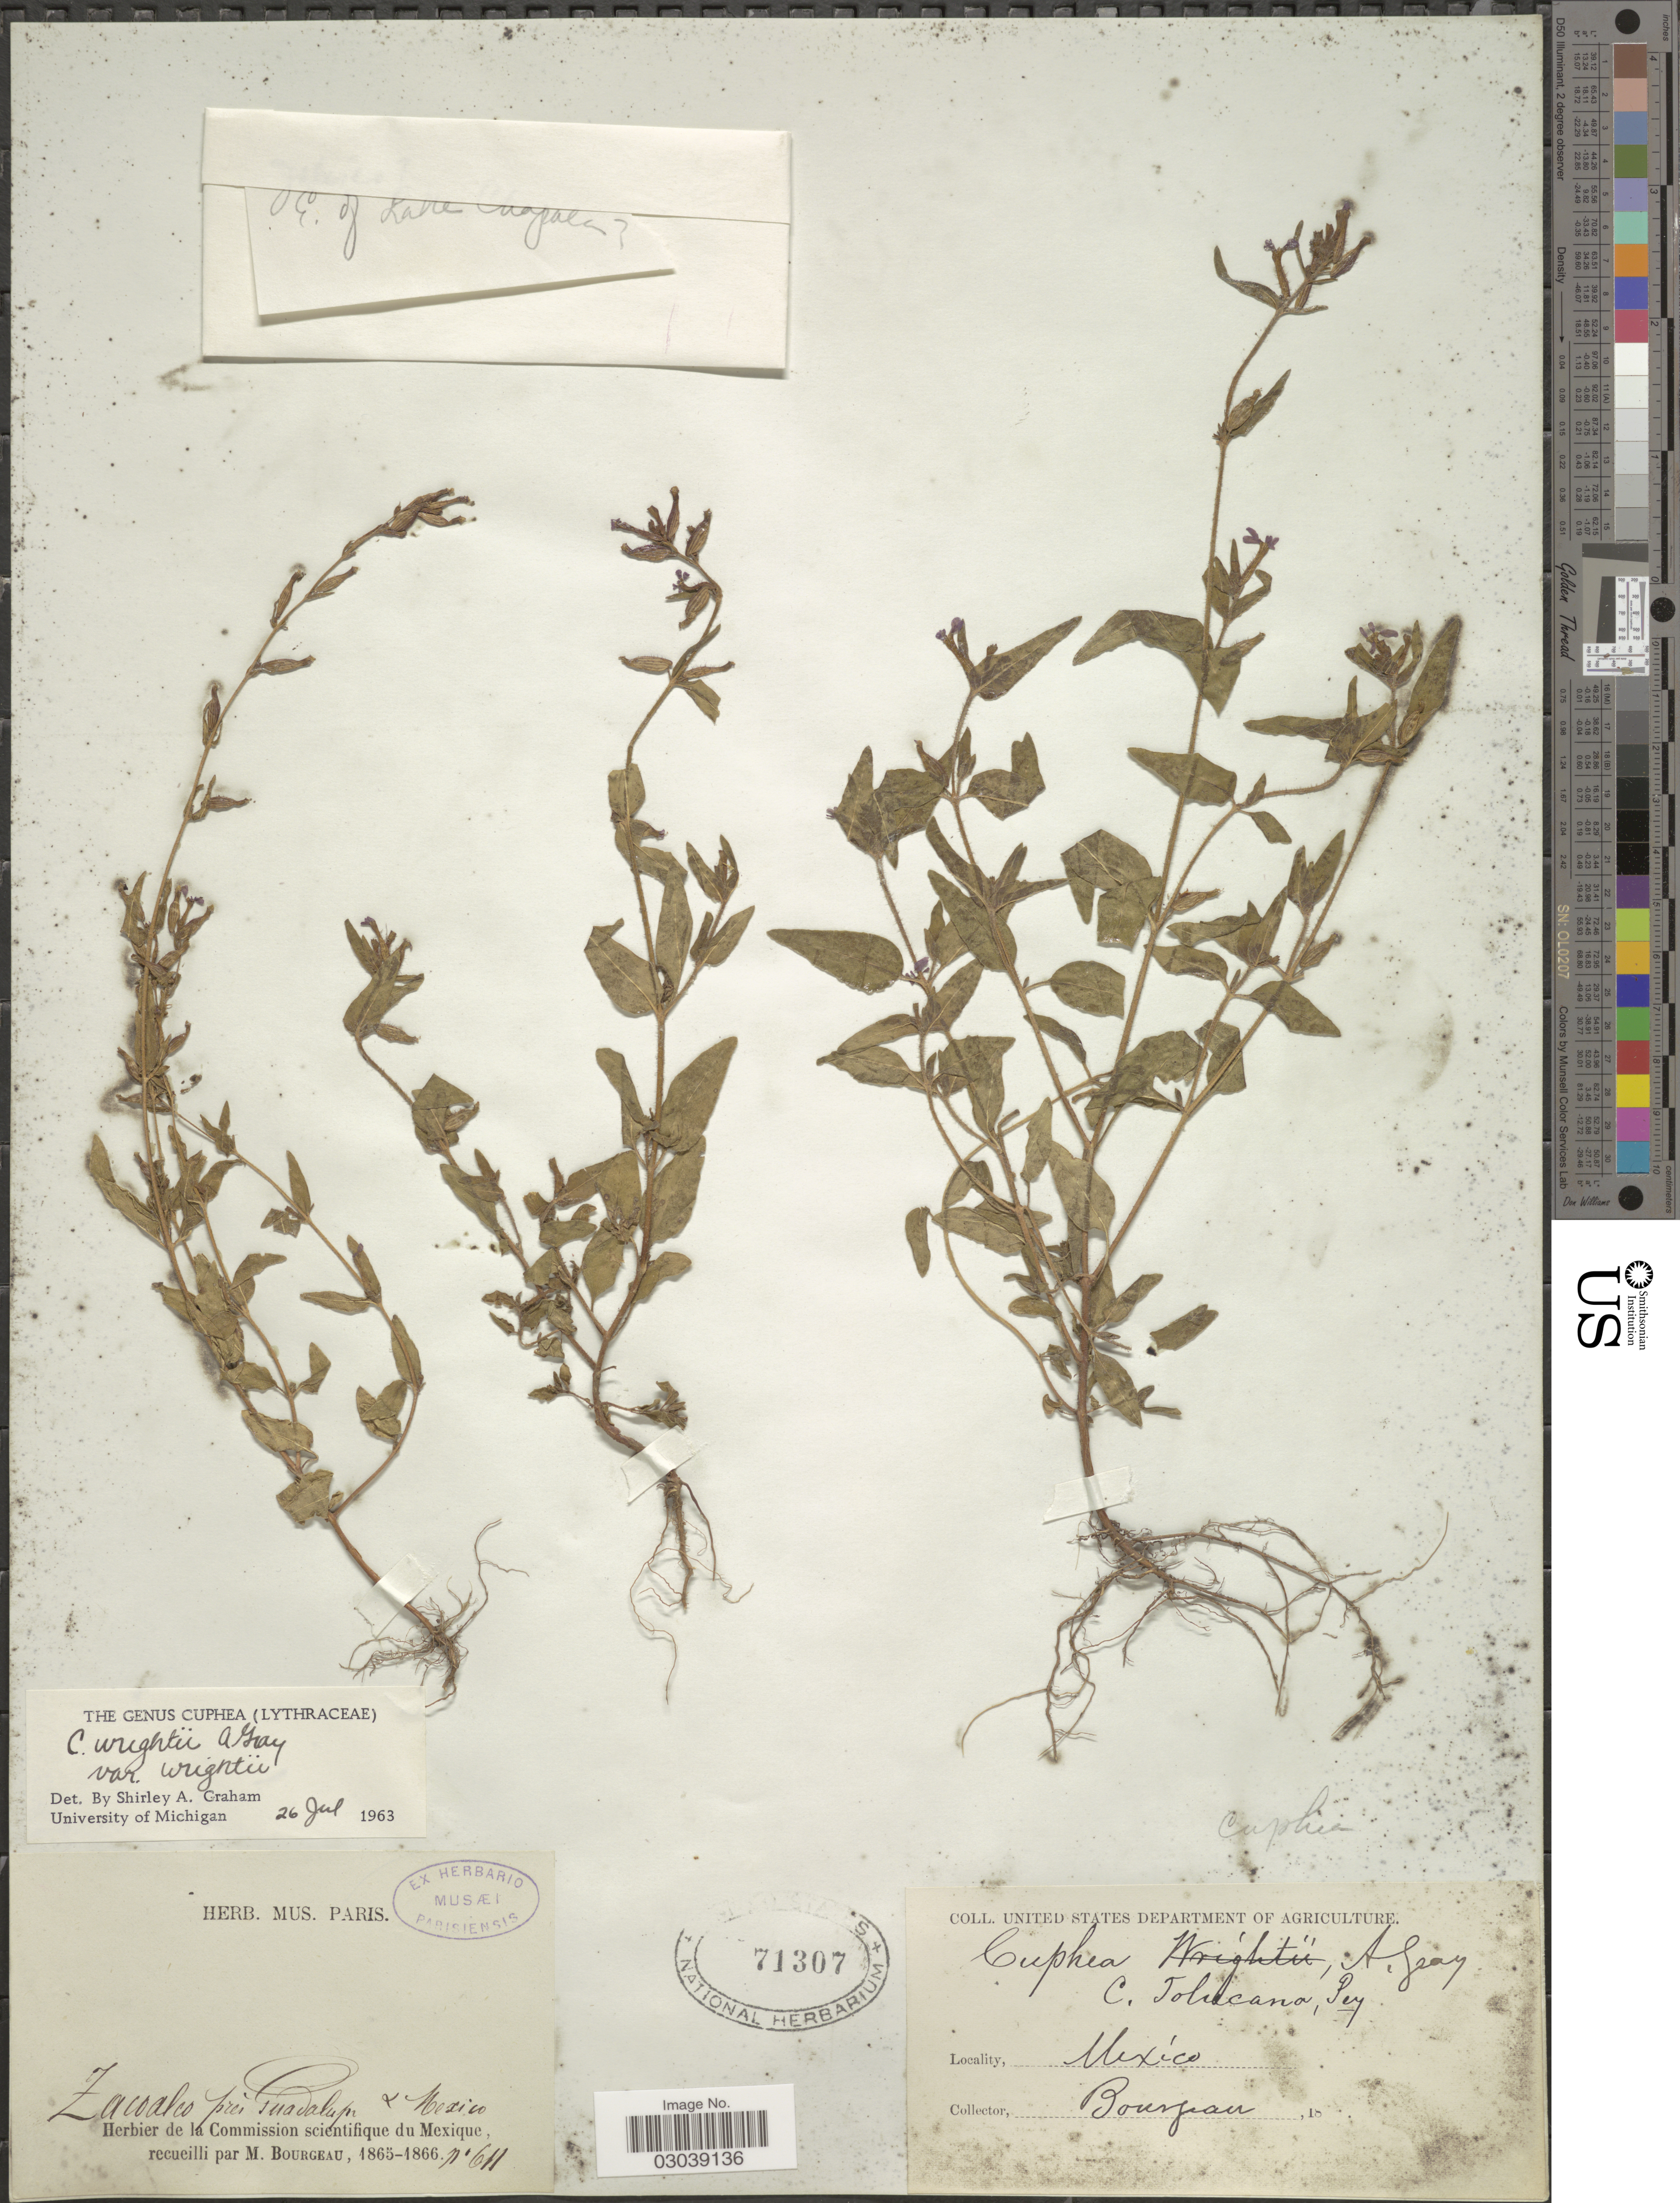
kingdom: Plantae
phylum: Tracheophyta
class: Magnoliopsida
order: Myrtales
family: Lythraceae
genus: Cuphea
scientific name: Cuphea wrightii var. wrightii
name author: A. Gray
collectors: M. Bourgeau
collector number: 611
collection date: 1865/1866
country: Mexico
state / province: Baja California Norte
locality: Zacoalco prés Guadalupe & Mexico.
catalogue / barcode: US 71307